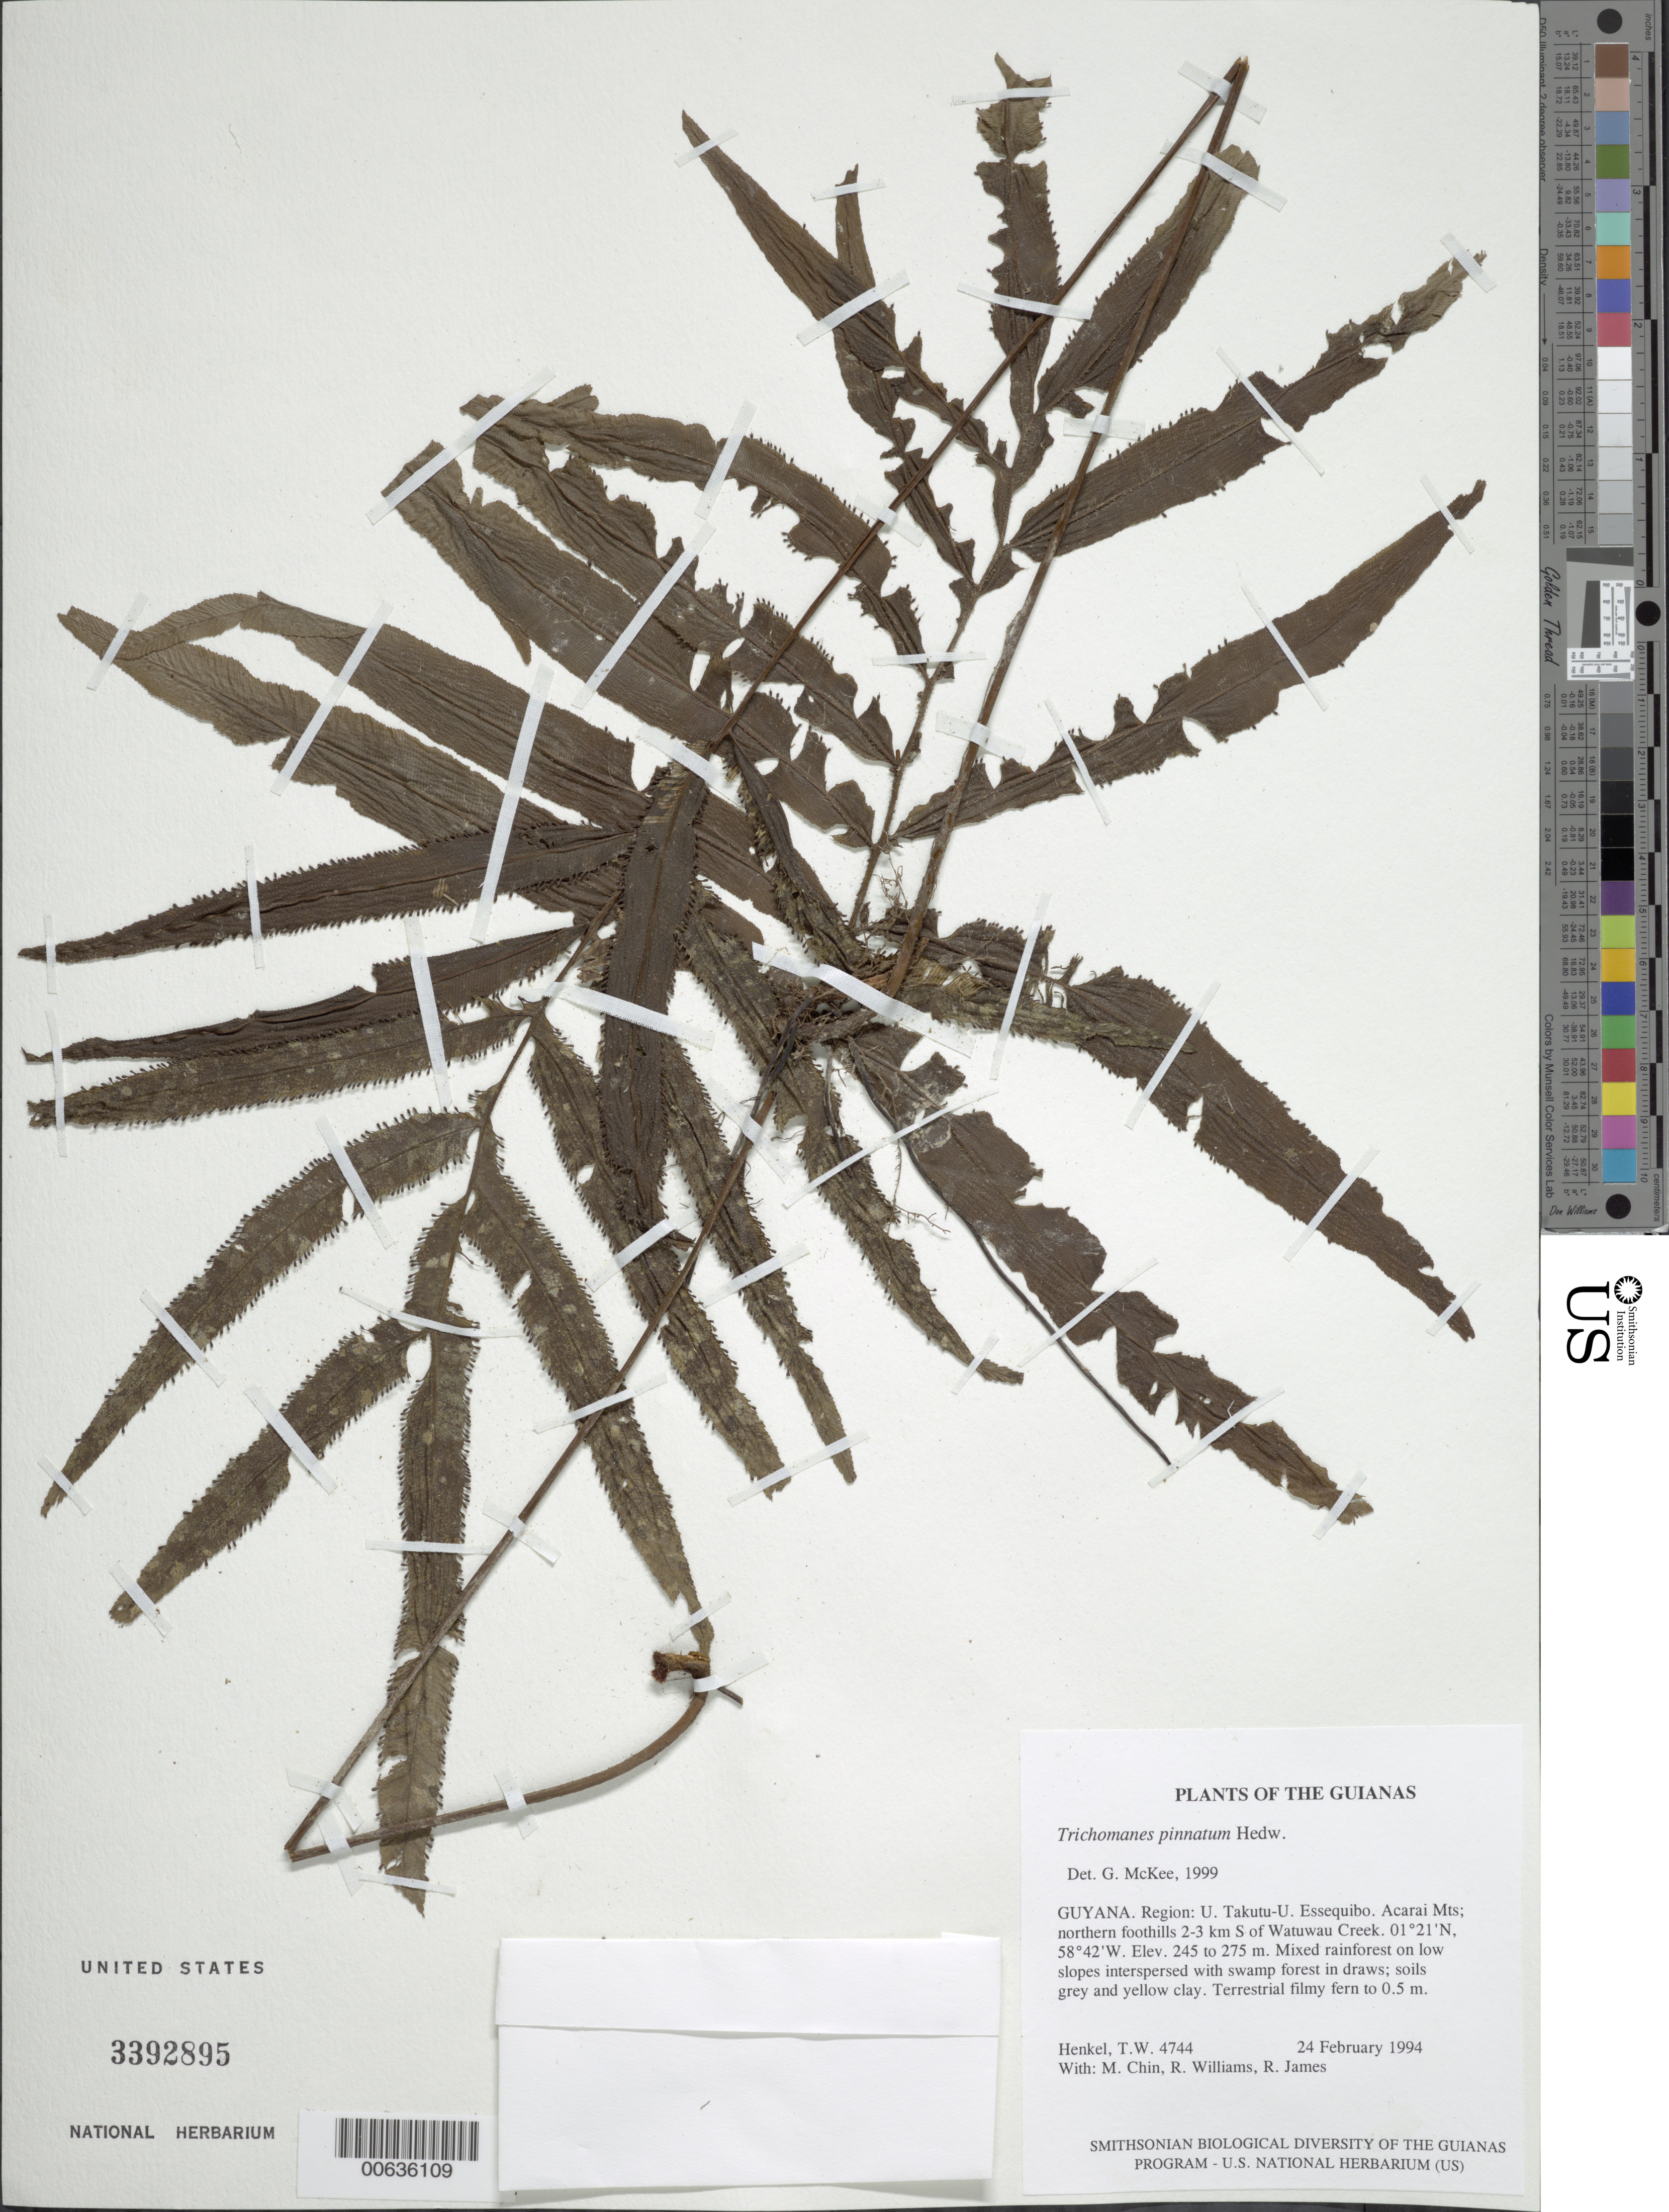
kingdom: Plantae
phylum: Tracheophyta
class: Polypodiopsida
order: Hymenophyllales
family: Hymenophyllaceae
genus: Trichomanes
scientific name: Trichomanes pinnatum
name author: Hedw.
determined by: McKee, G. S., (US), NMNH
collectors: T. Henkel, M. Chin, R. Williams & R. James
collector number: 4744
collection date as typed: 24 February 1994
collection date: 1994-02-24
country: Guyana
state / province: U. Takutu-U. Essequibo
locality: Acarai Mts; northern foothills 2-3 km S of Watuwau Creek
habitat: Mixed rainforest on low slopes interspersed with swamp forest in draws; soils grey and yellow clay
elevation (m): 245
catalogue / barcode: US 3392895